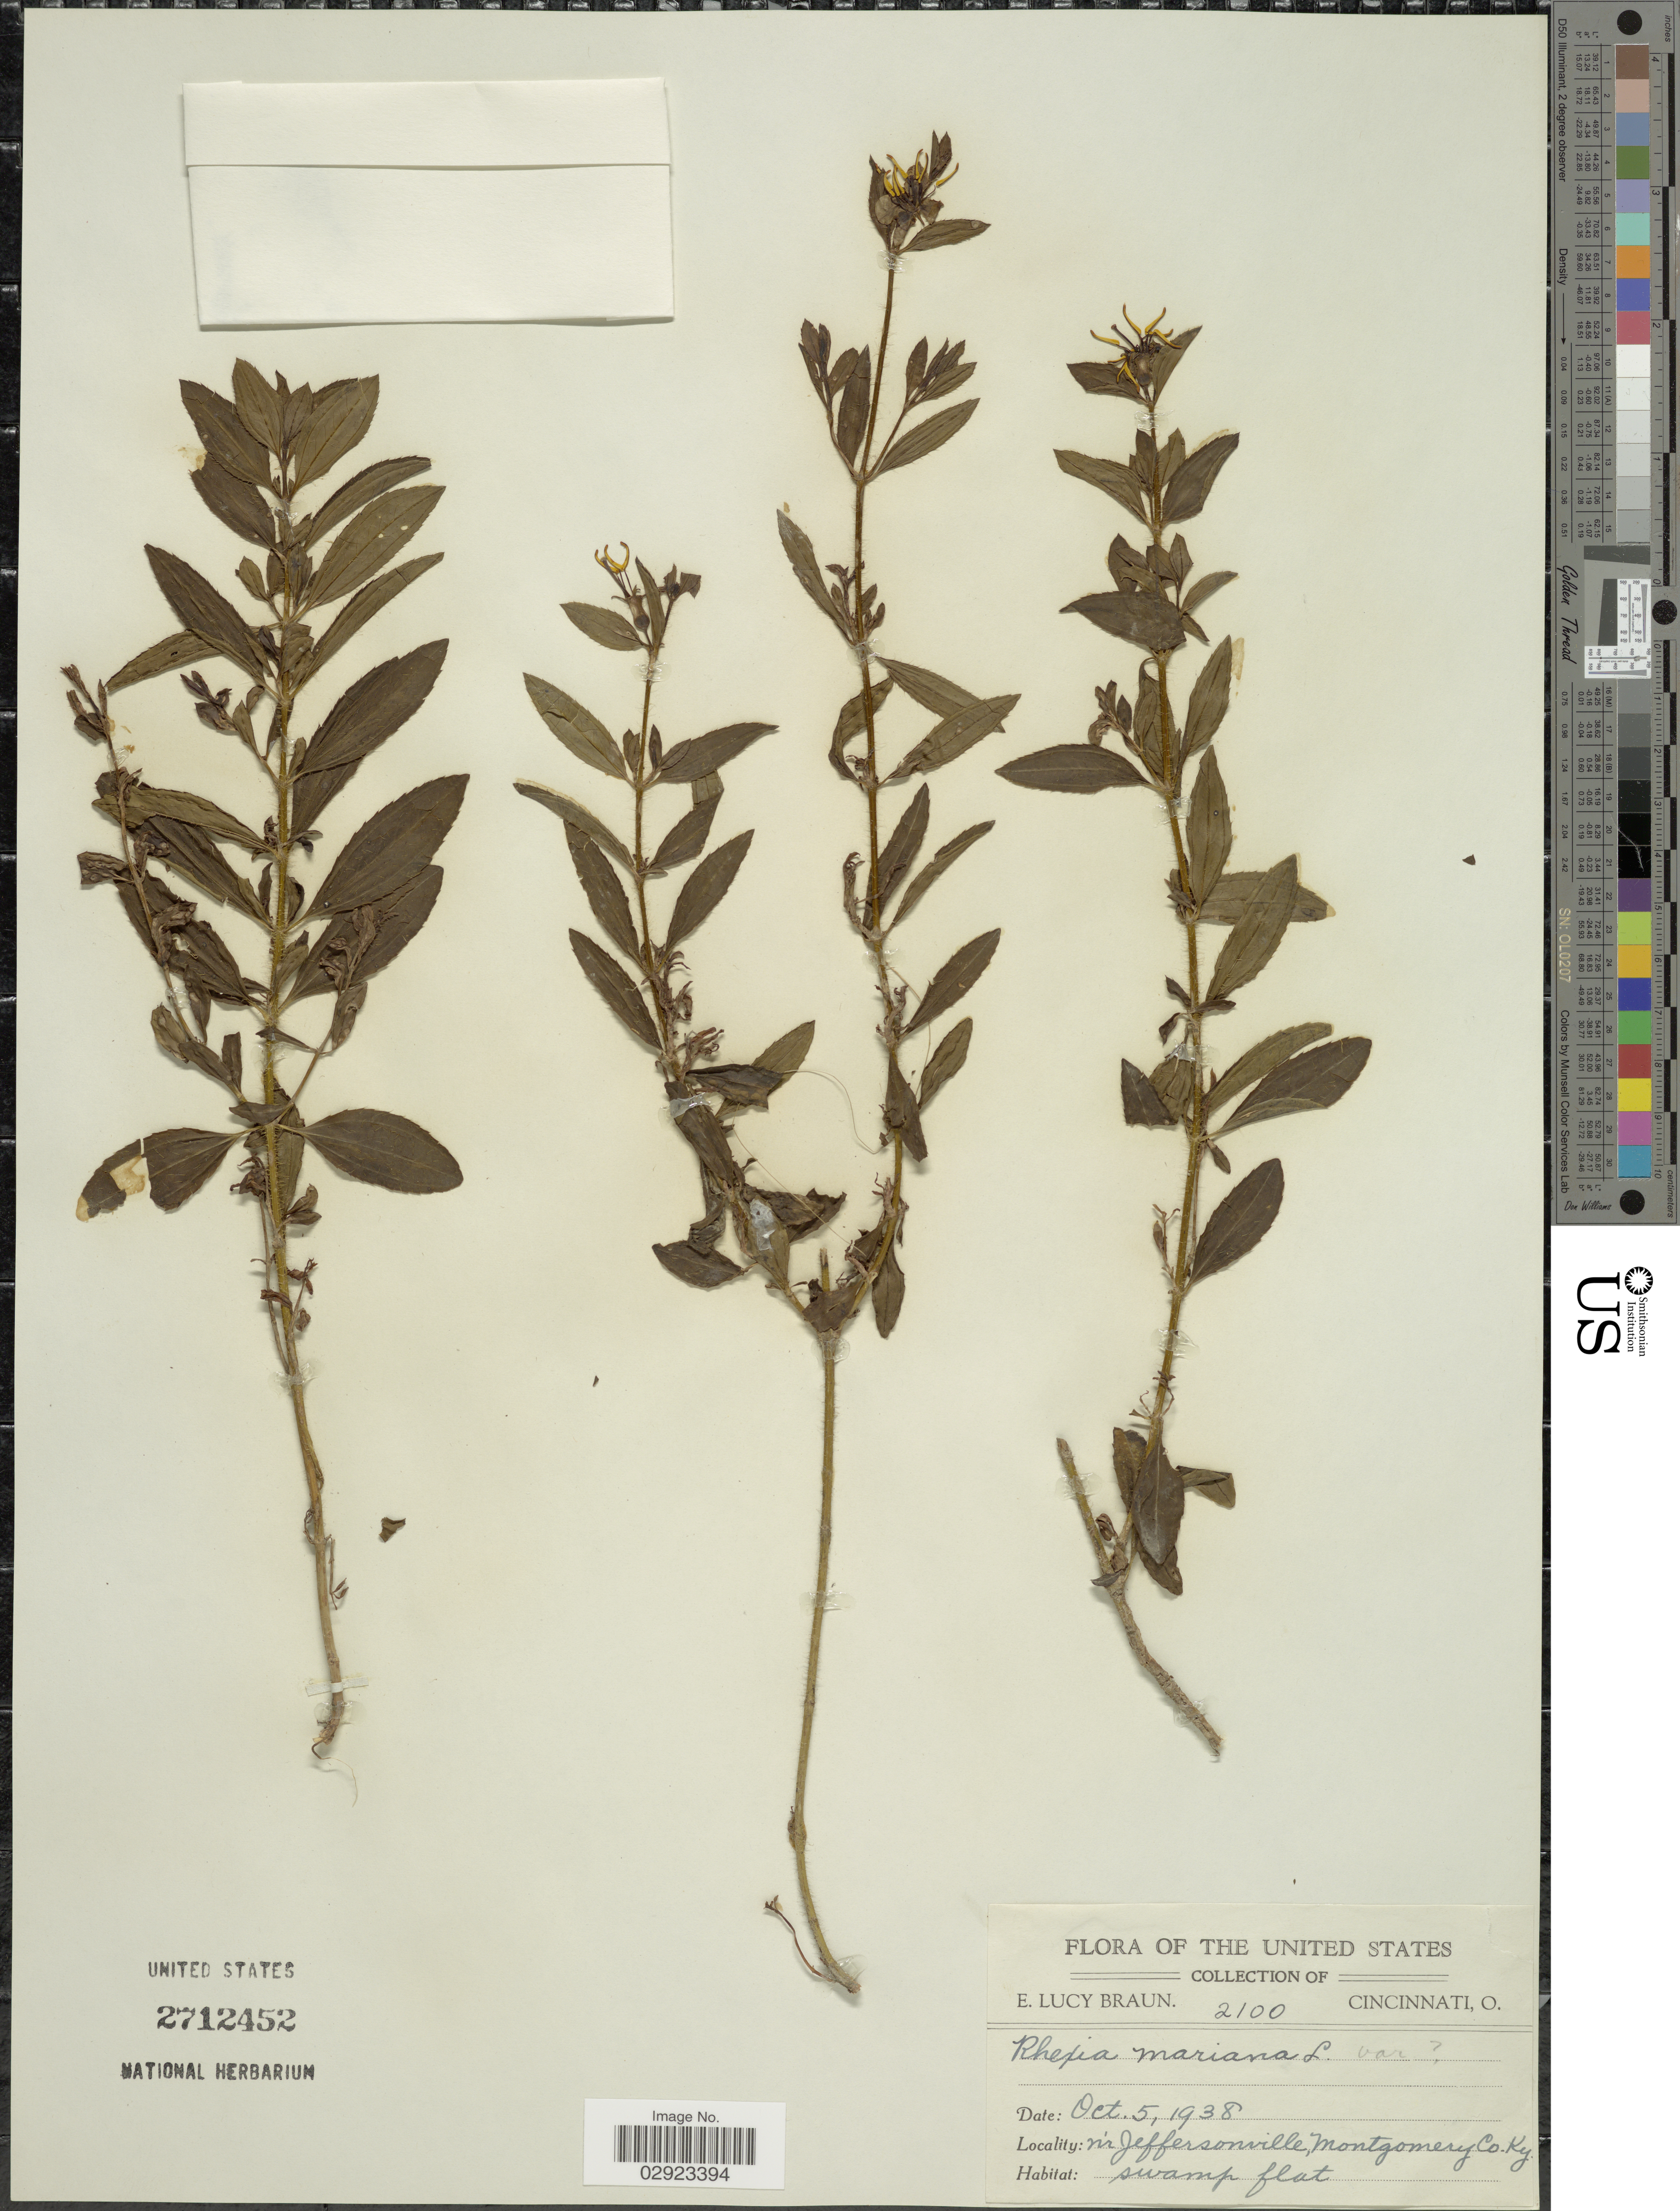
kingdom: Plantae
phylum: Tracheophyta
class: Magnoliopsida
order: Myrtales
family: Melastomataceae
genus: Rhexia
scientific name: Rhexia mariana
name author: L.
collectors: E. L. Braun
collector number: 2100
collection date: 1938-10-05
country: United States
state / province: Kentucky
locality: Nr Jeffersonville, Montgomery Co.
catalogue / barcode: US 2712452